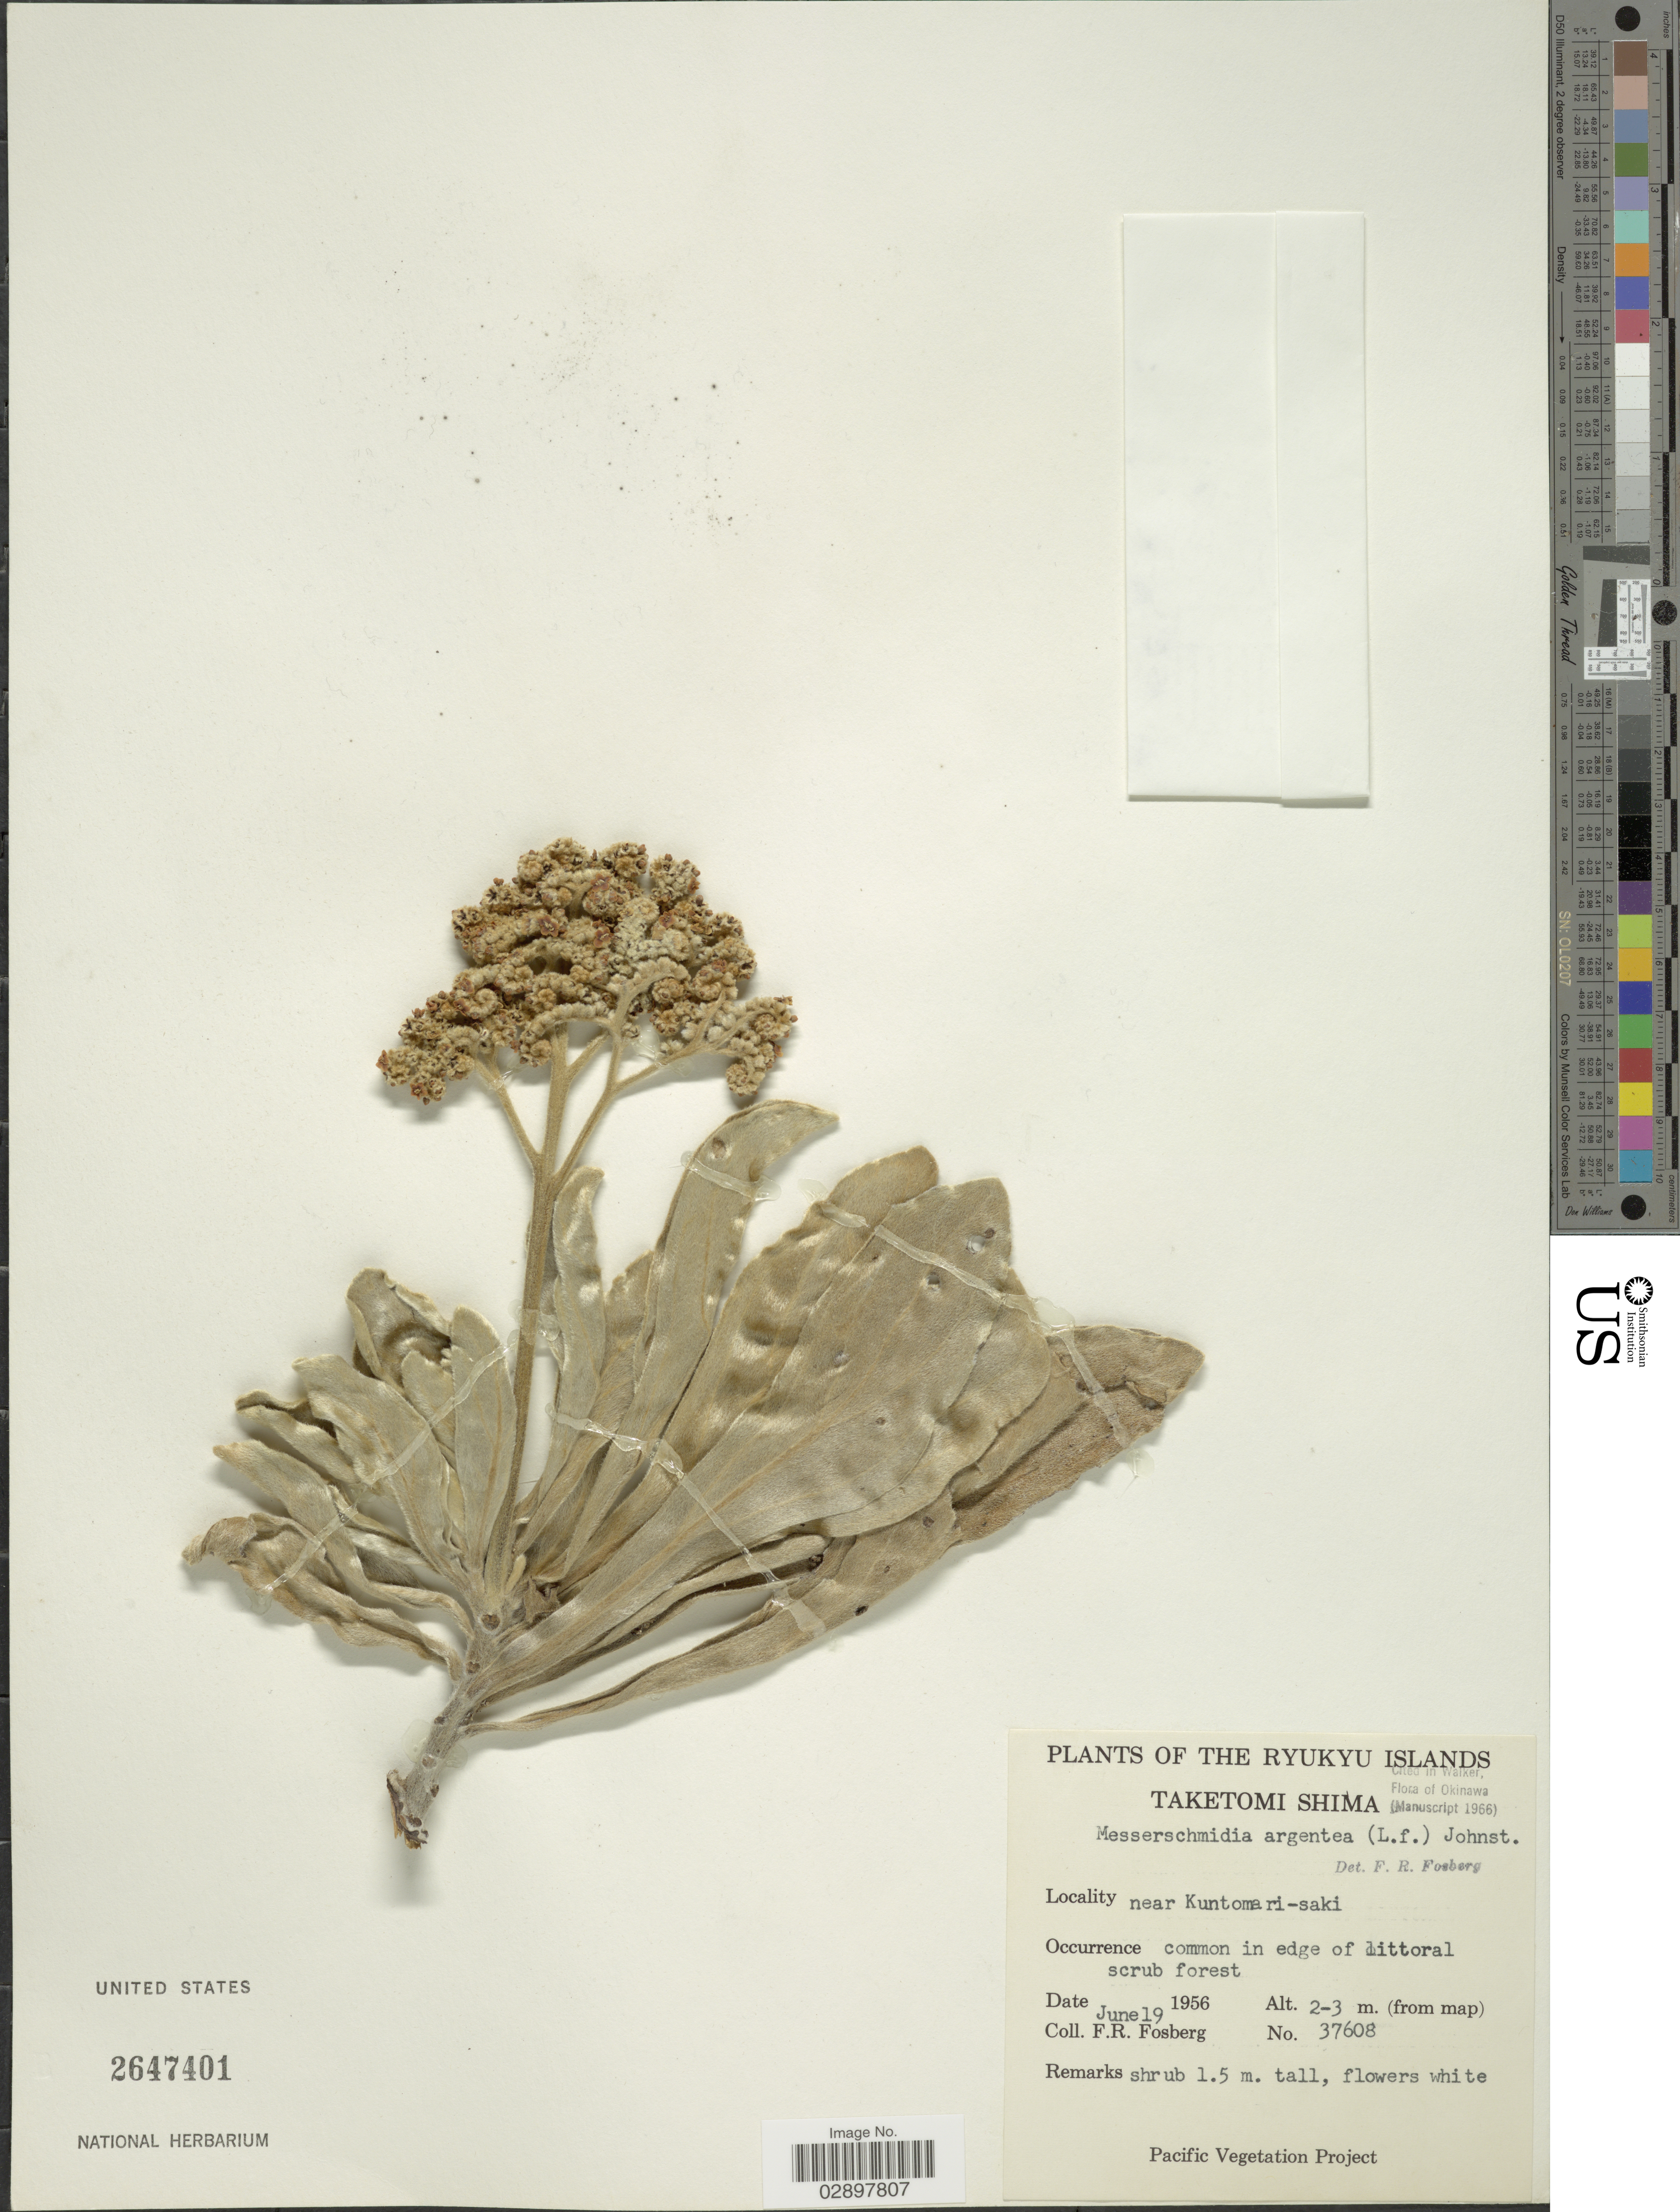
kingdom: Plantae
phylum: Tracheophyta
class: Magnoliopsida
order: Boraginales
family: Heliotropiaceae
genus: Tournefortia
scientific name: Tournefortia messerschmidia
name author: Sweet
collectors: F. R. Fosberg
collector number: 37608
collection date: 1956-06-19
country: Japan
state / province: Okinawa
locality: The Ryukyu Islands. Taketomi Shima, near Kuntomari-saki.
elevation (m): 2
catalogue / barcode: US 2647401